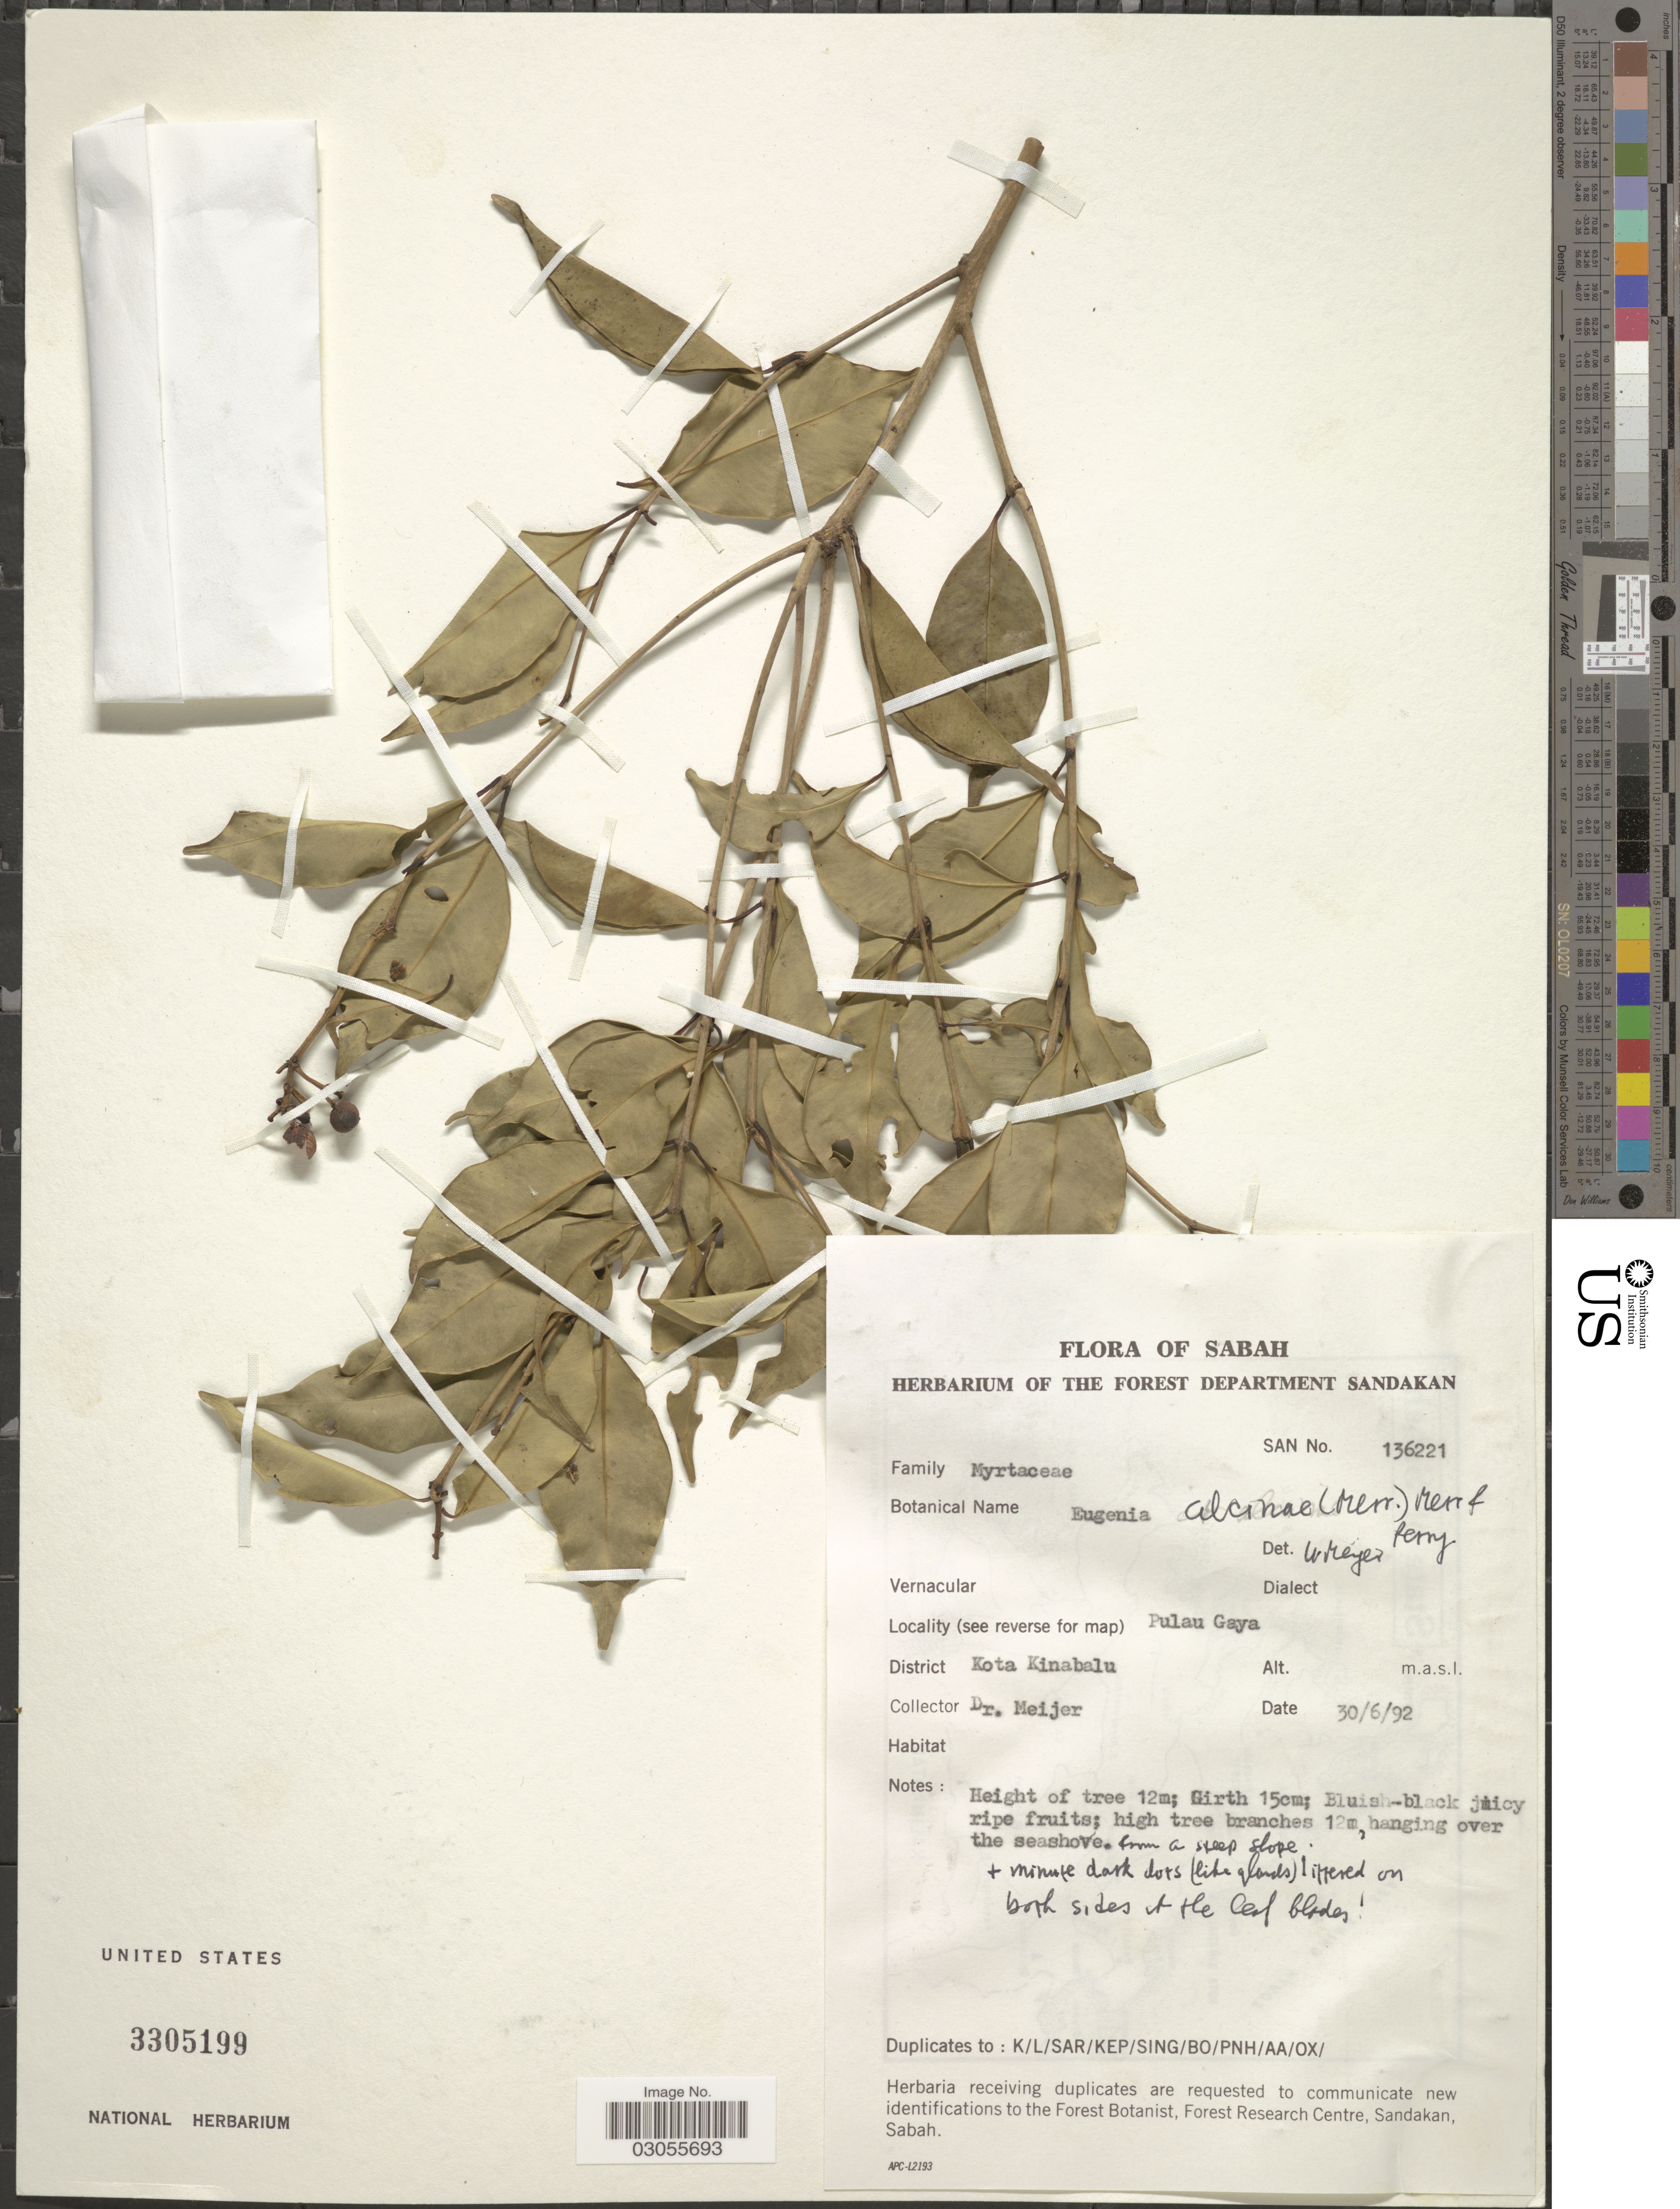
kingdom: Plantae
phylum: Tracheophyta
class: Magnoliopsida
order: Myrtales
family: Myrtaceae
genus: Syzygium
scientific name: Syzygium leucoxylon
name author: Korth.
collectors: Meijer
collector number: SAN 136221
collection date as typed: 30/6/92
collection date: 1992-06-30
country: Malaysia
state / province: Sabah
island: Borneo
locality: Pulau Gaya. District Kota Kinabalu.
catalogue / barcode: US 3305199